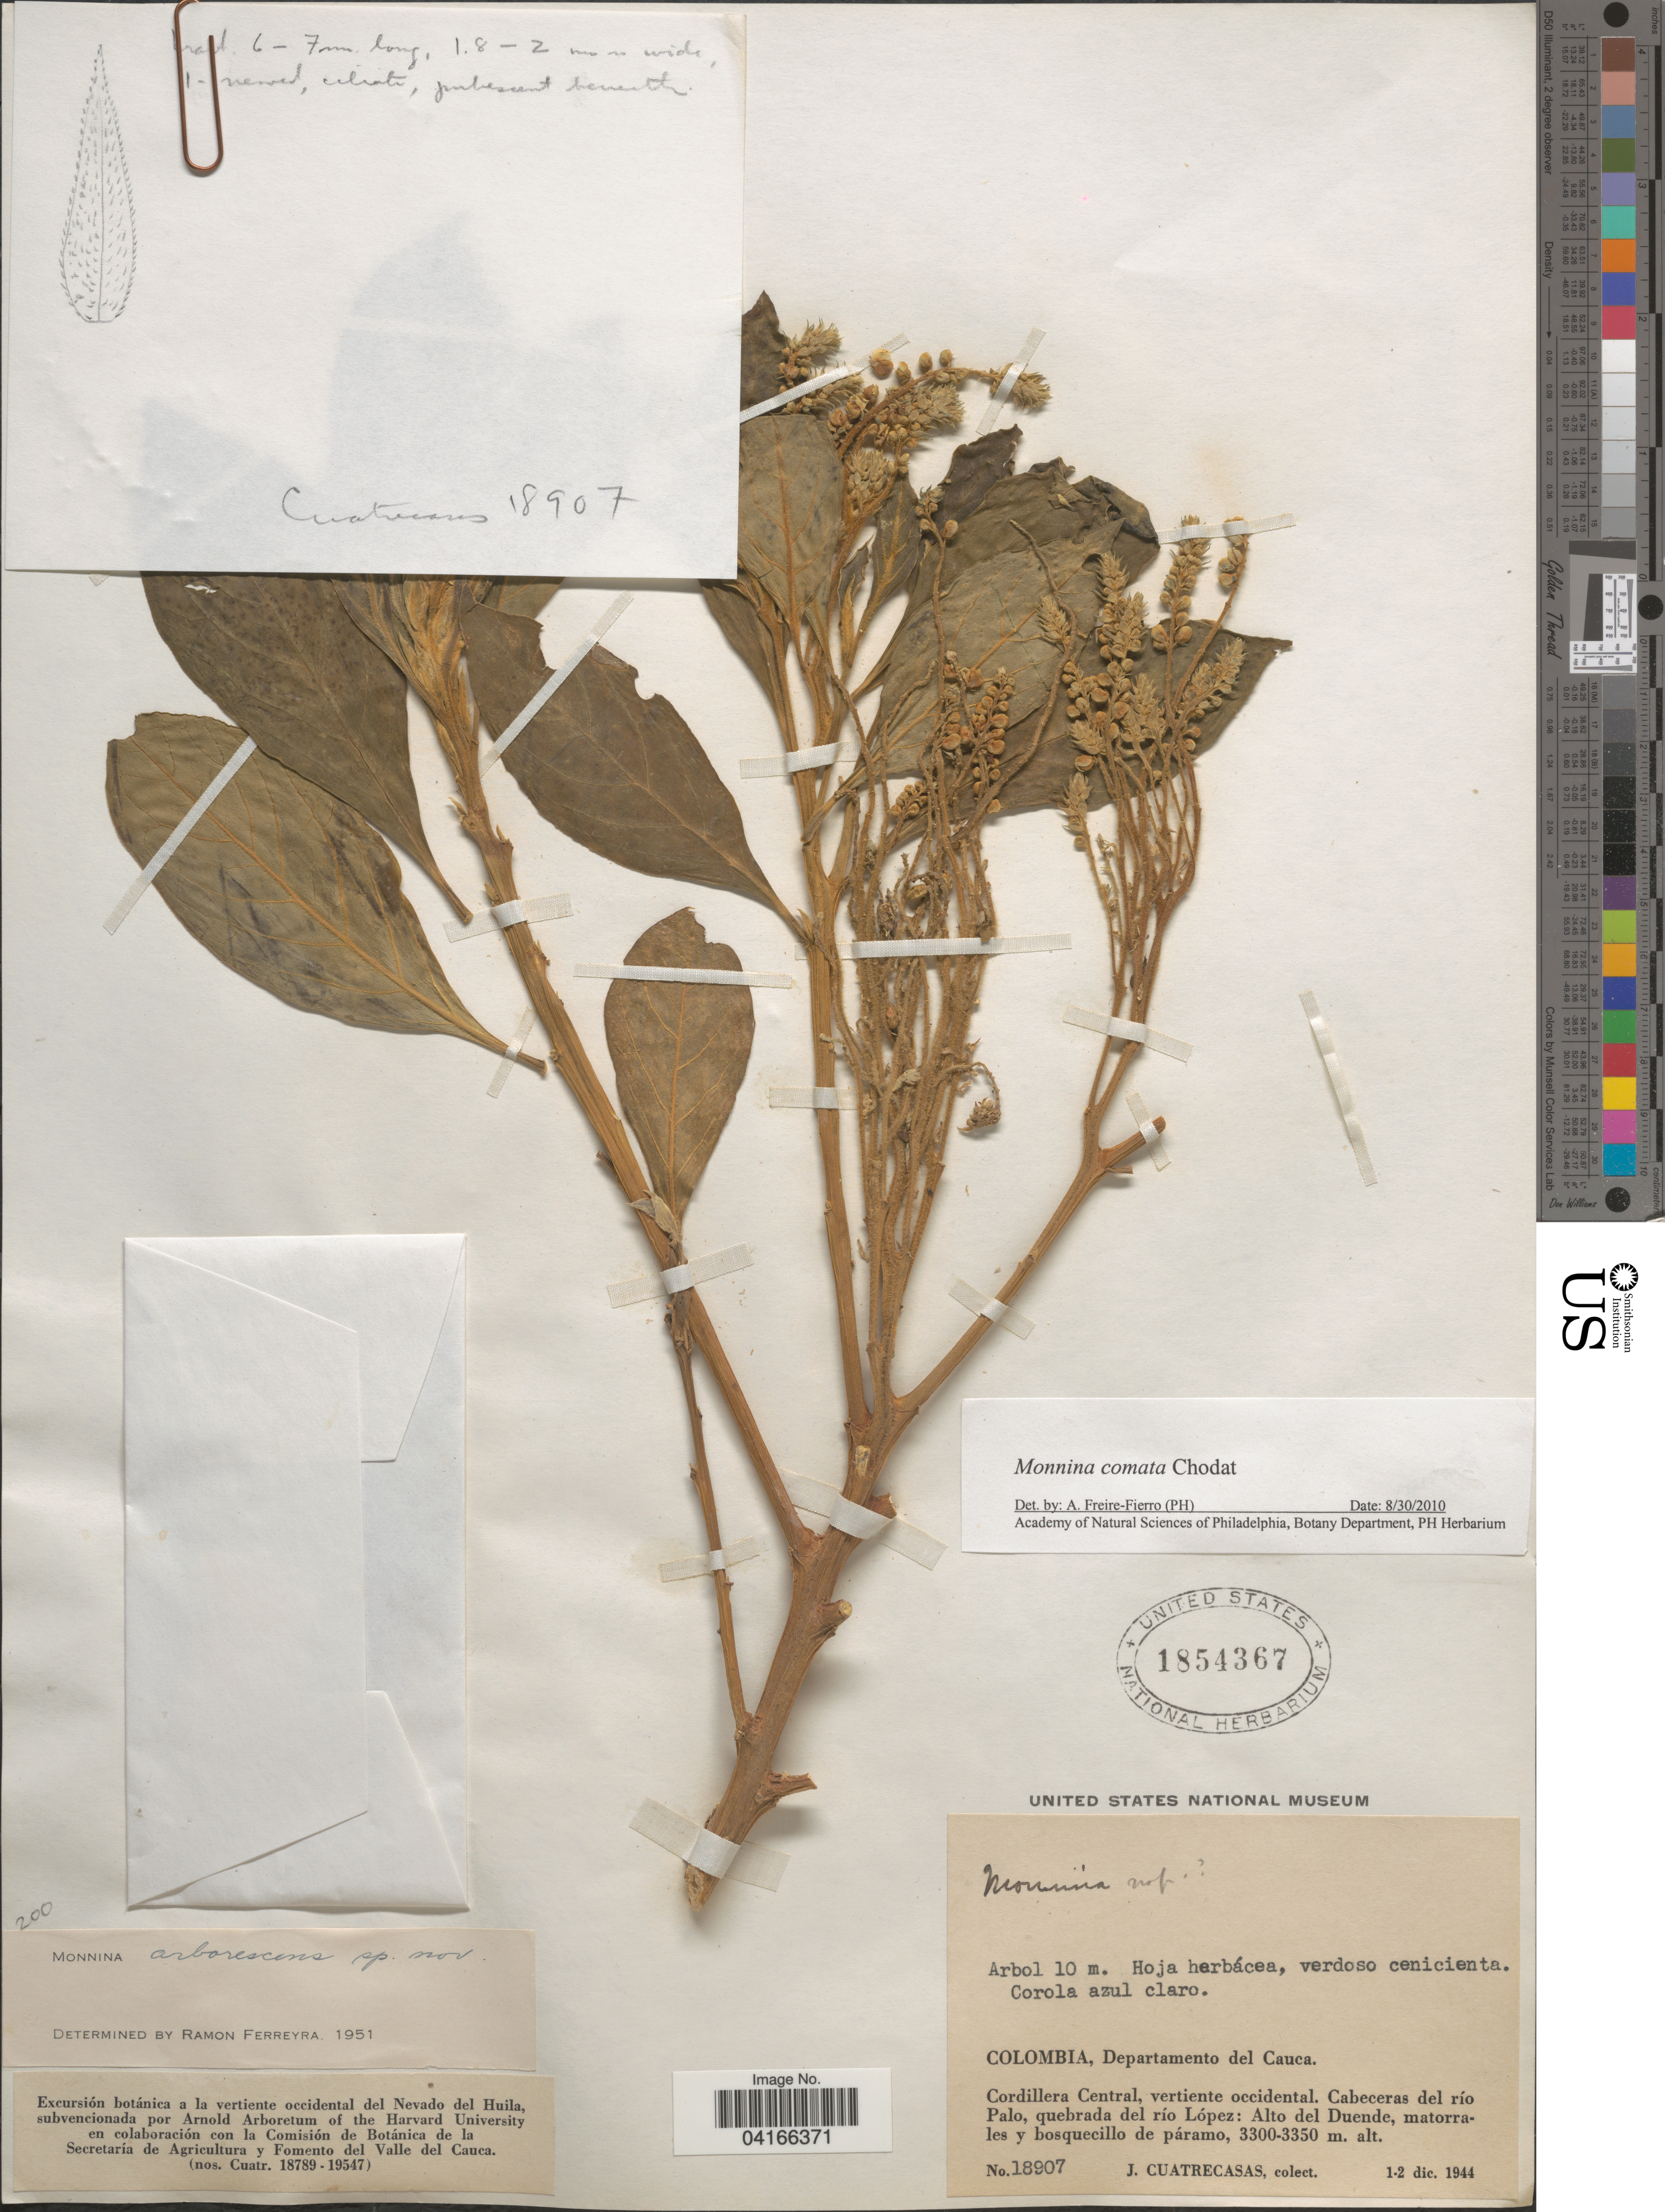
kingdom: Plantae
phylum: Tracheophyta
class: Magnoliopsida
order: Fabales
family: Polygalaceae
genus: Monnina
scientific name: Monnina comata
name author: Chodat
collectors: J. Cuatrecasas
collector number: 18907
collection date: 1944-12-01/1944-12-02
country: Colombia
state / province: Cauca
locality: Departamento del Cauca. Cordillera Central, vertiente occidental. Cabeceras del río Palo, quebrada del río López: Alto del Duende, matorrales y bosquecillo de páramo.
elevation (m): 3300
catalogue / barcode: US 1854367